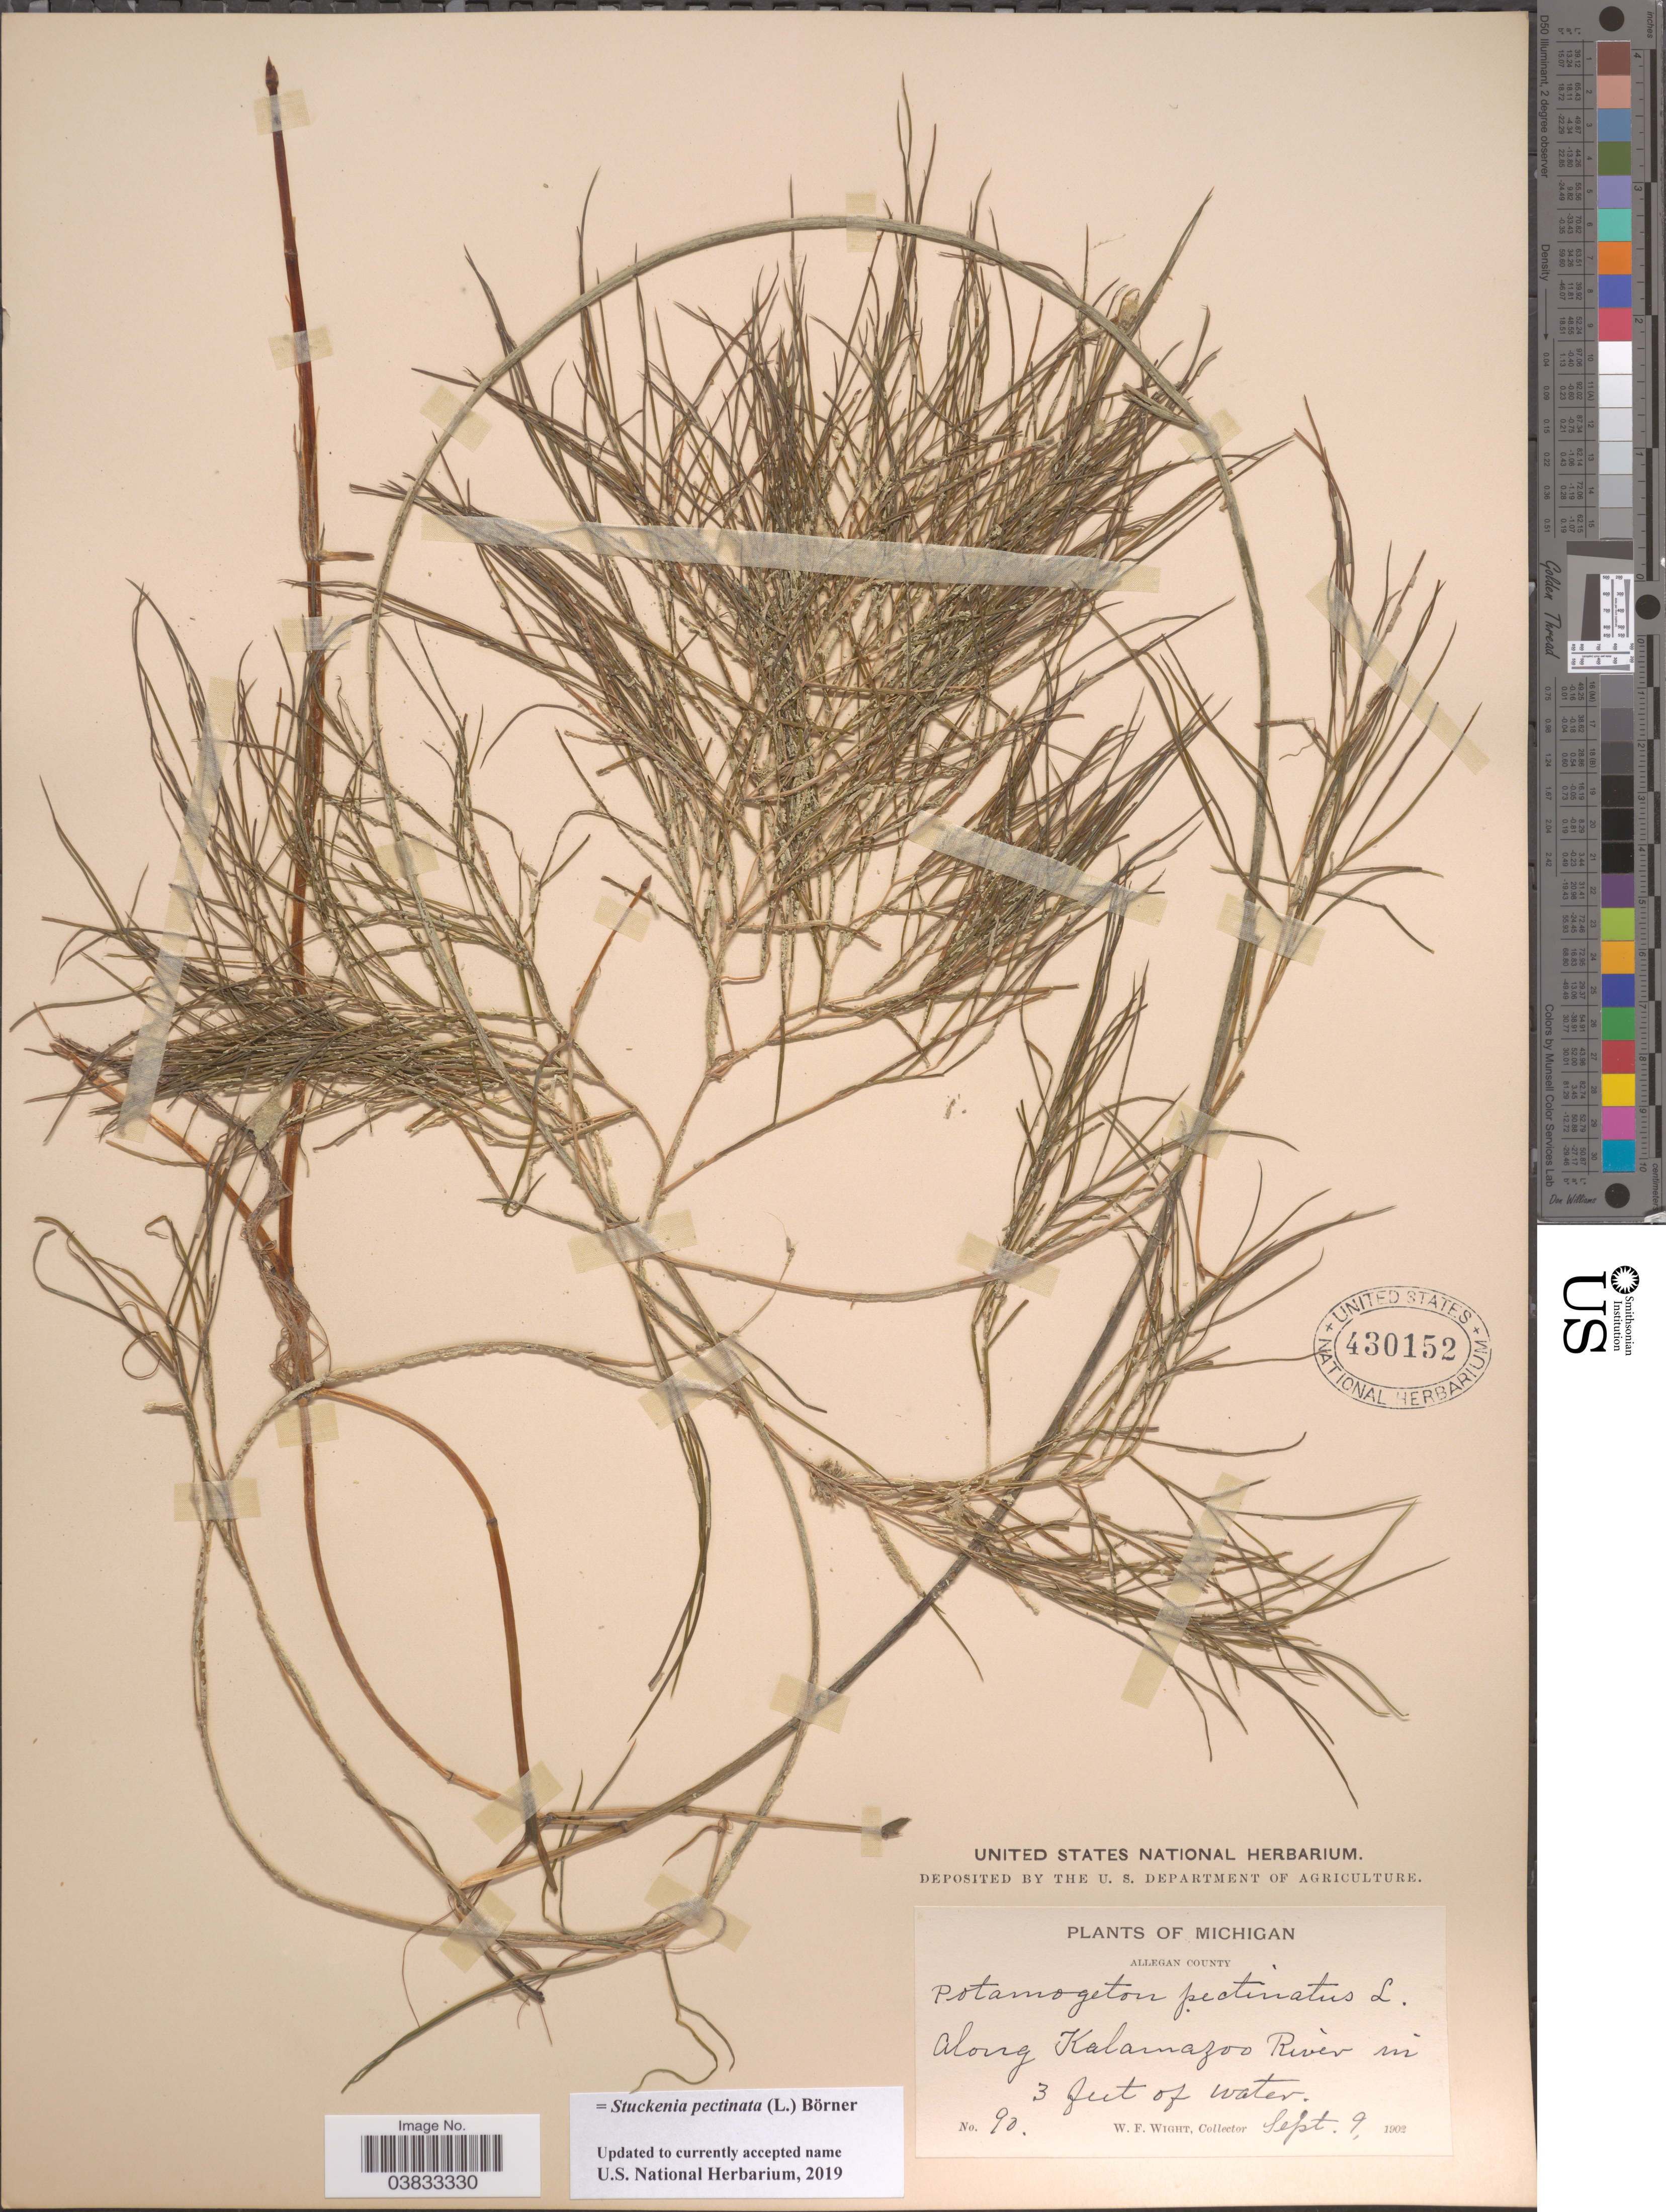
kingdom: Plantae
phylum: Tracheophyta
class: Liliopsida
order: Alismatales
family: Potamogetonaceae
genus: Stuckenia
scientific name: Stuckenia pectinata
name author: (L.) Börner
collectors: W. Wight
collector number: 90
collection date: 1902-09-09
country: United States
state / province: Michigan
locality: Allegan County. Along Kalamazoo River.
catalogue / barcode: US 430152